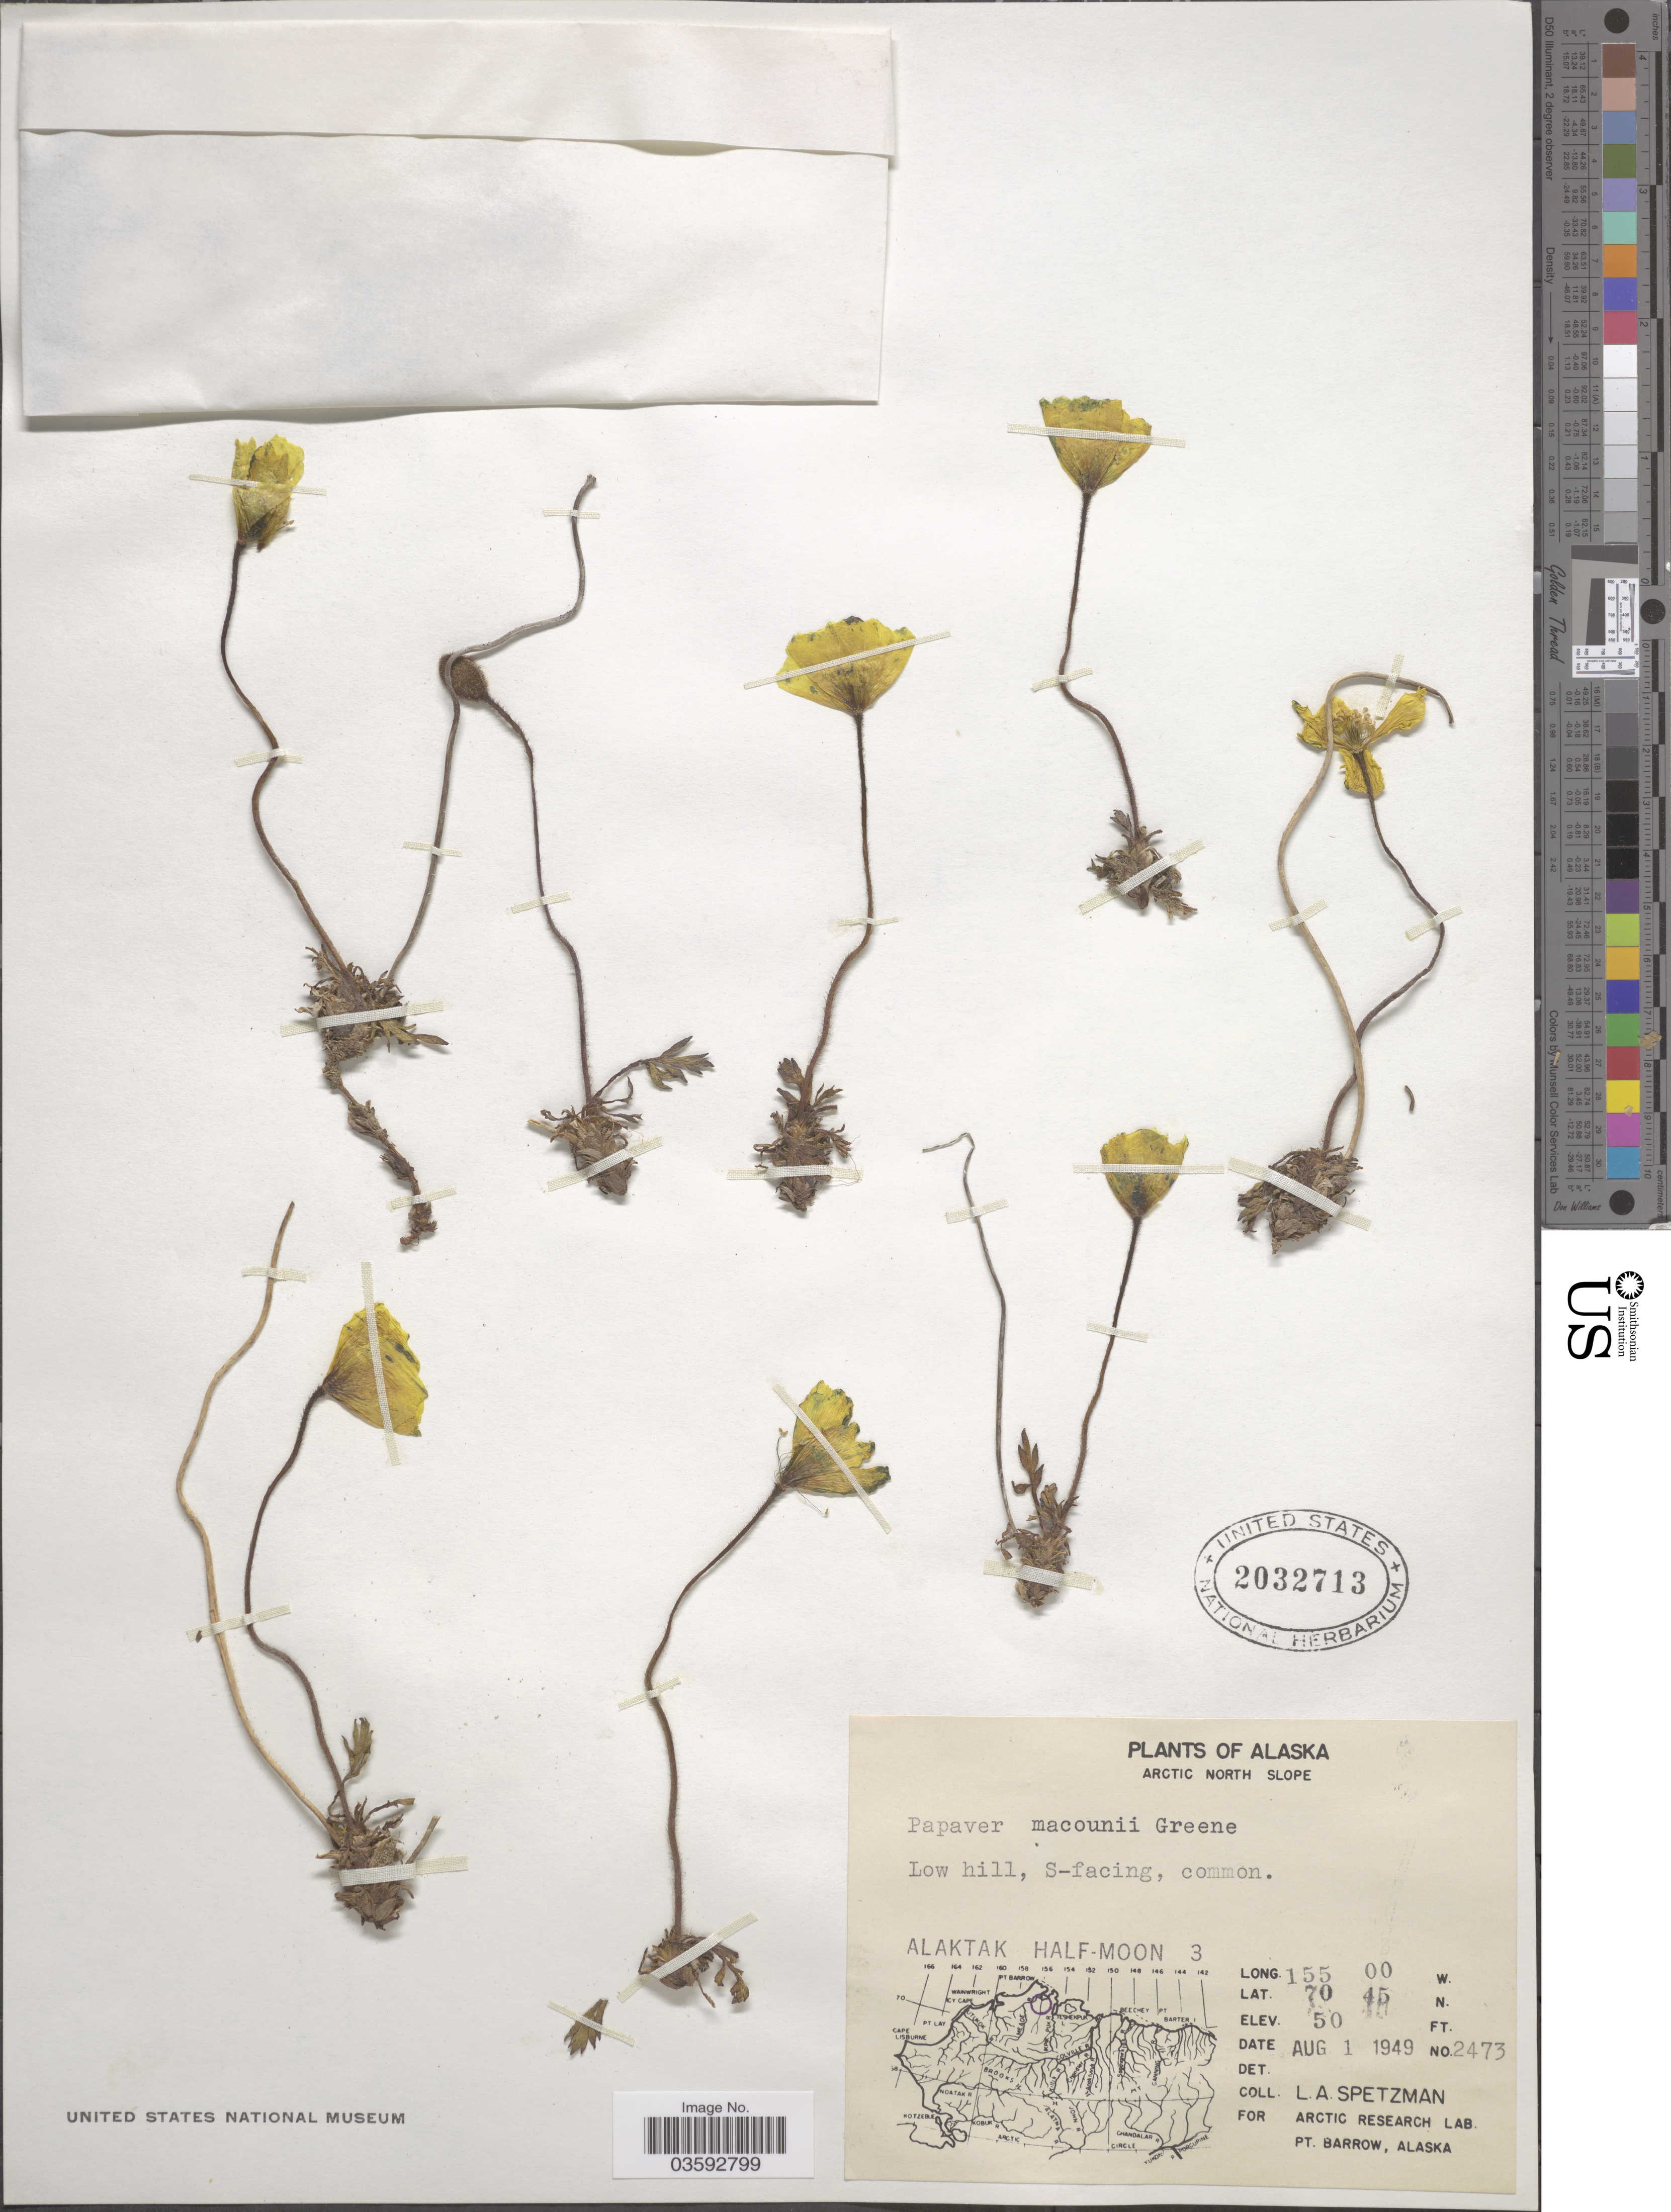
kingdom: Plantae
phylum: Tracheophyta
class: Magnoliopsida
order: Ranunculales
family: Papaveraceae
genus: Papaver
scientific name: Papaver macounii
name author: Greene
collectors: L. Spetzman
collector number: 2473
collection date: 1949-08-01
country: United States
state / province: Alaska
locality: Arctic North Slope. Alaktak Half-Moon 3.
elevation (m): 15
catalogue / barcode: US 2032713